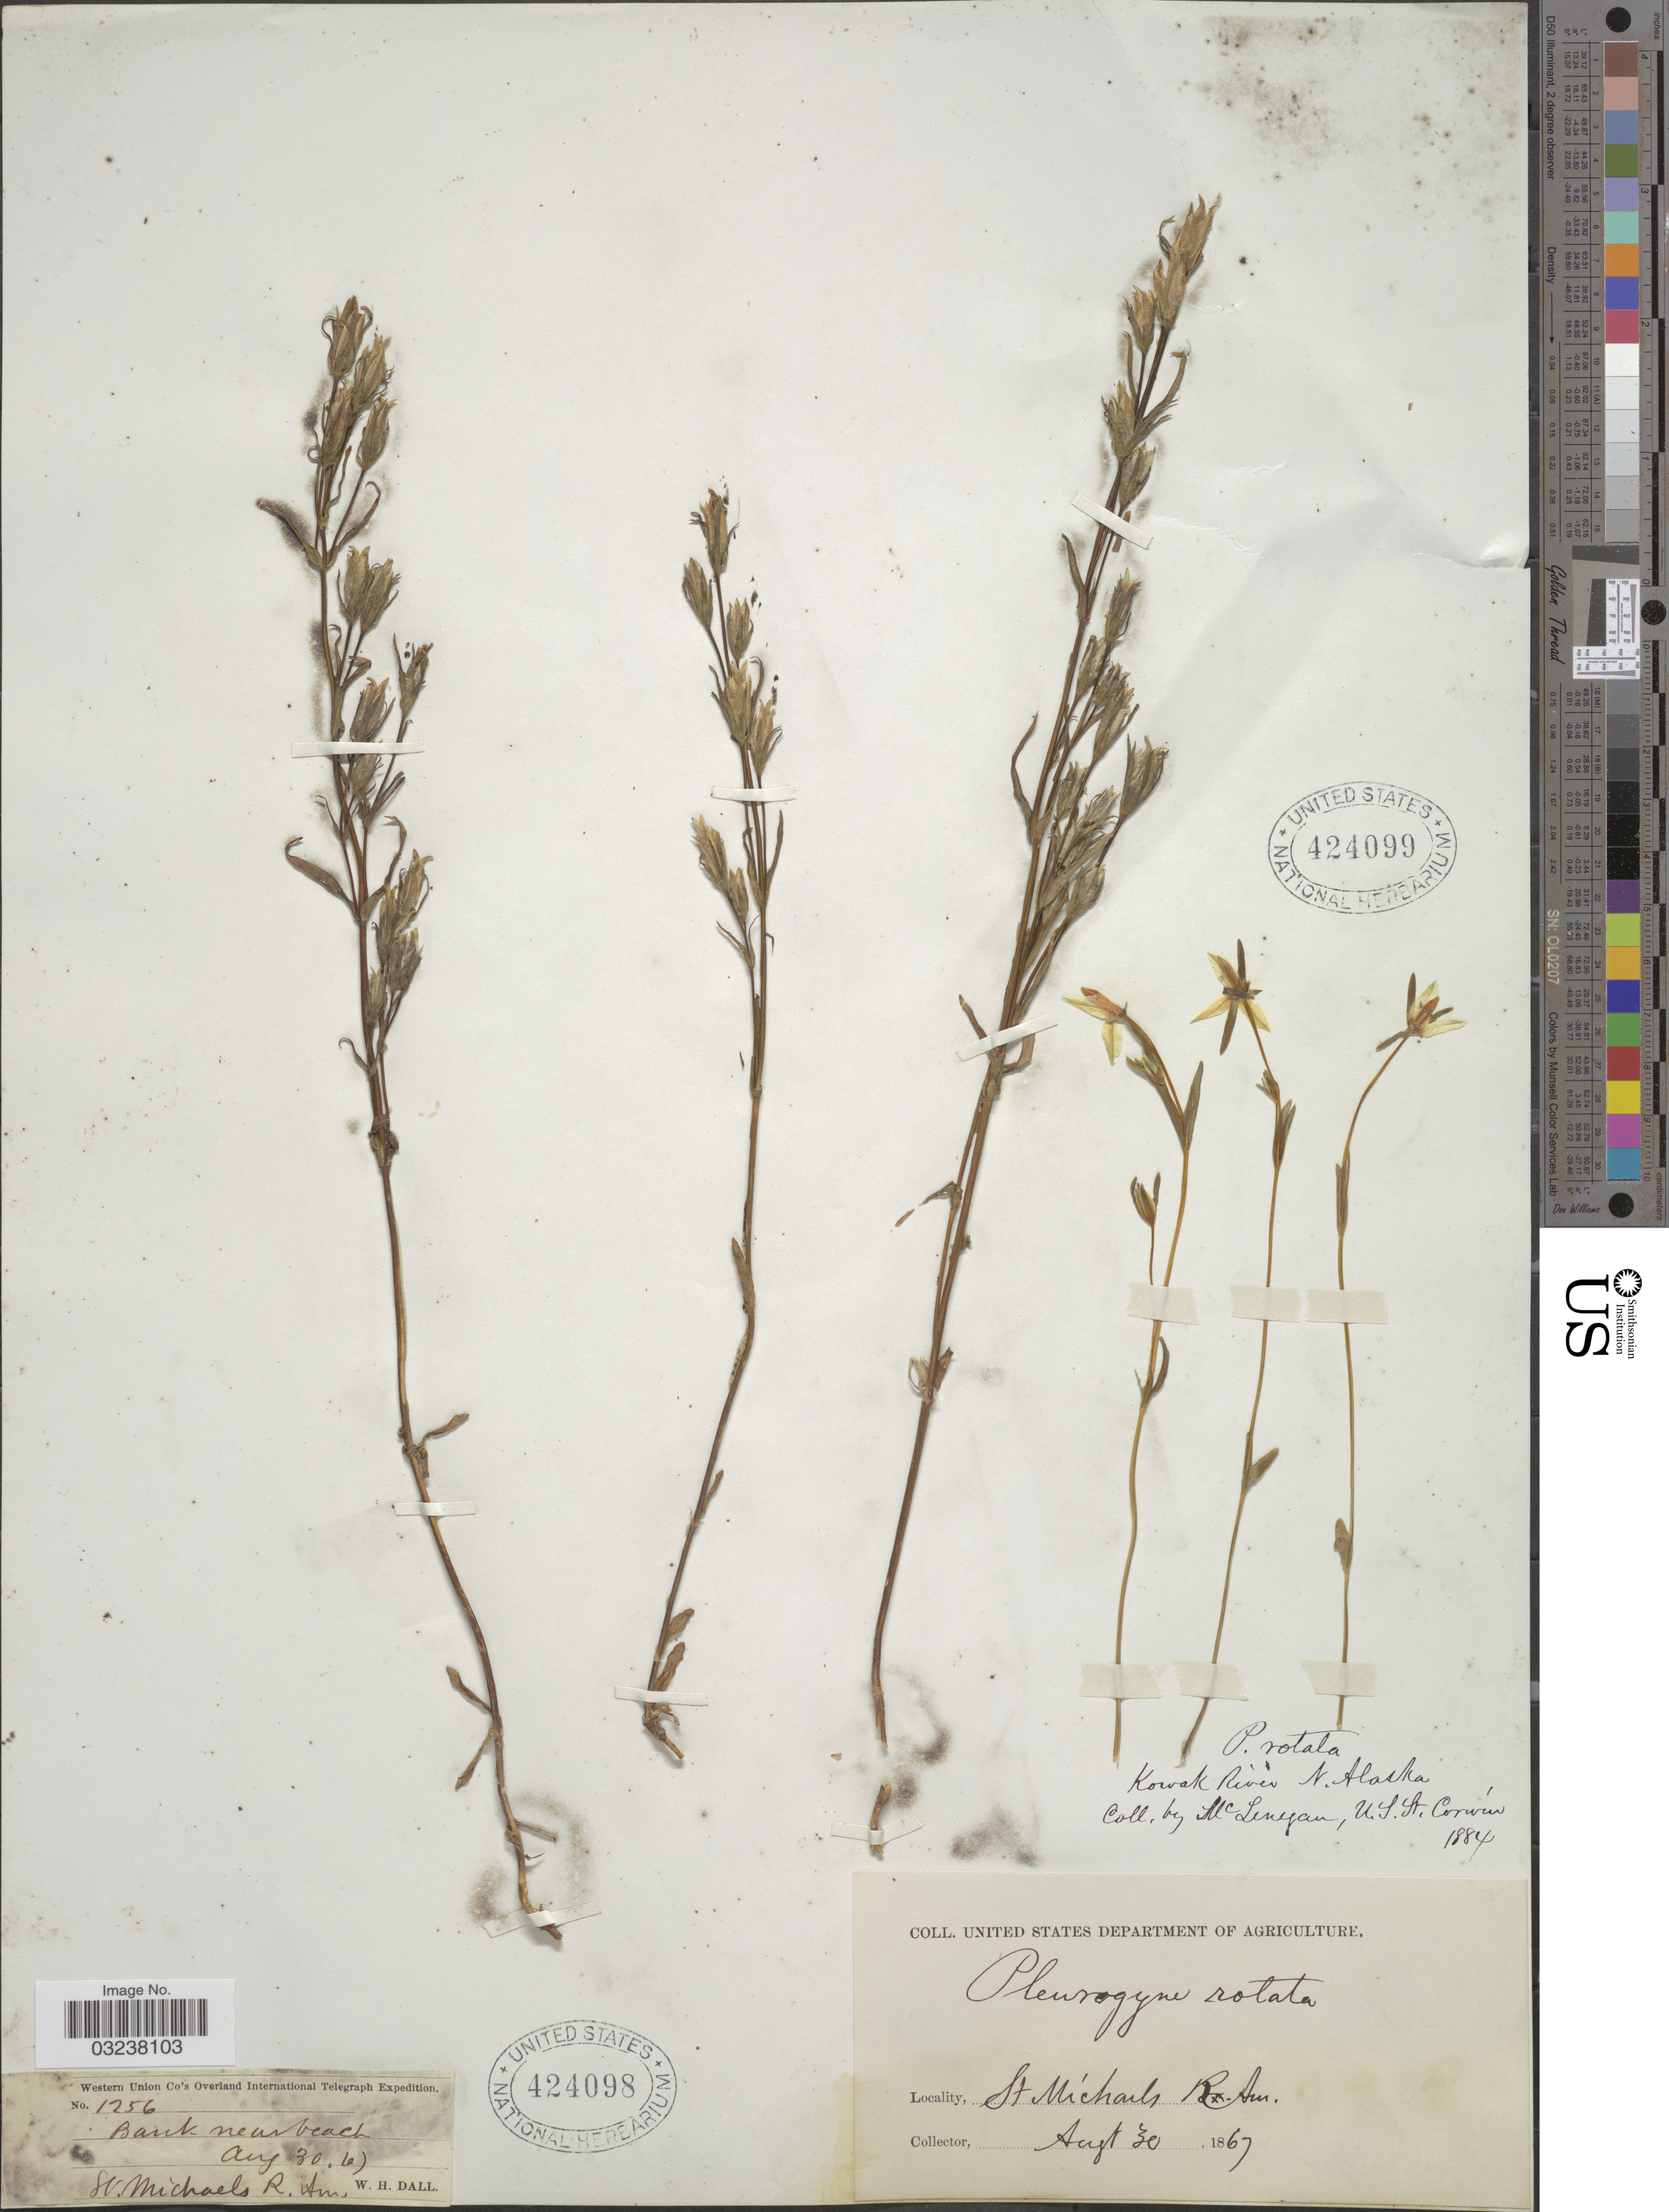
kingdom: Plantae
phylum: Tracheophyta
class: Magnoliopsida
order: Gentianales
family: Gentianaceae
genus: Lomatogonium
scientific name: Lomatogonium rotatum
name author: (L.) Fr.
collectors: W. Dall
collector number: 1256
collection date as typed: Transcribed d/m/y: 6/8/30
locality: St. Michaels R. Am.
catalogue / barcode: US 424098